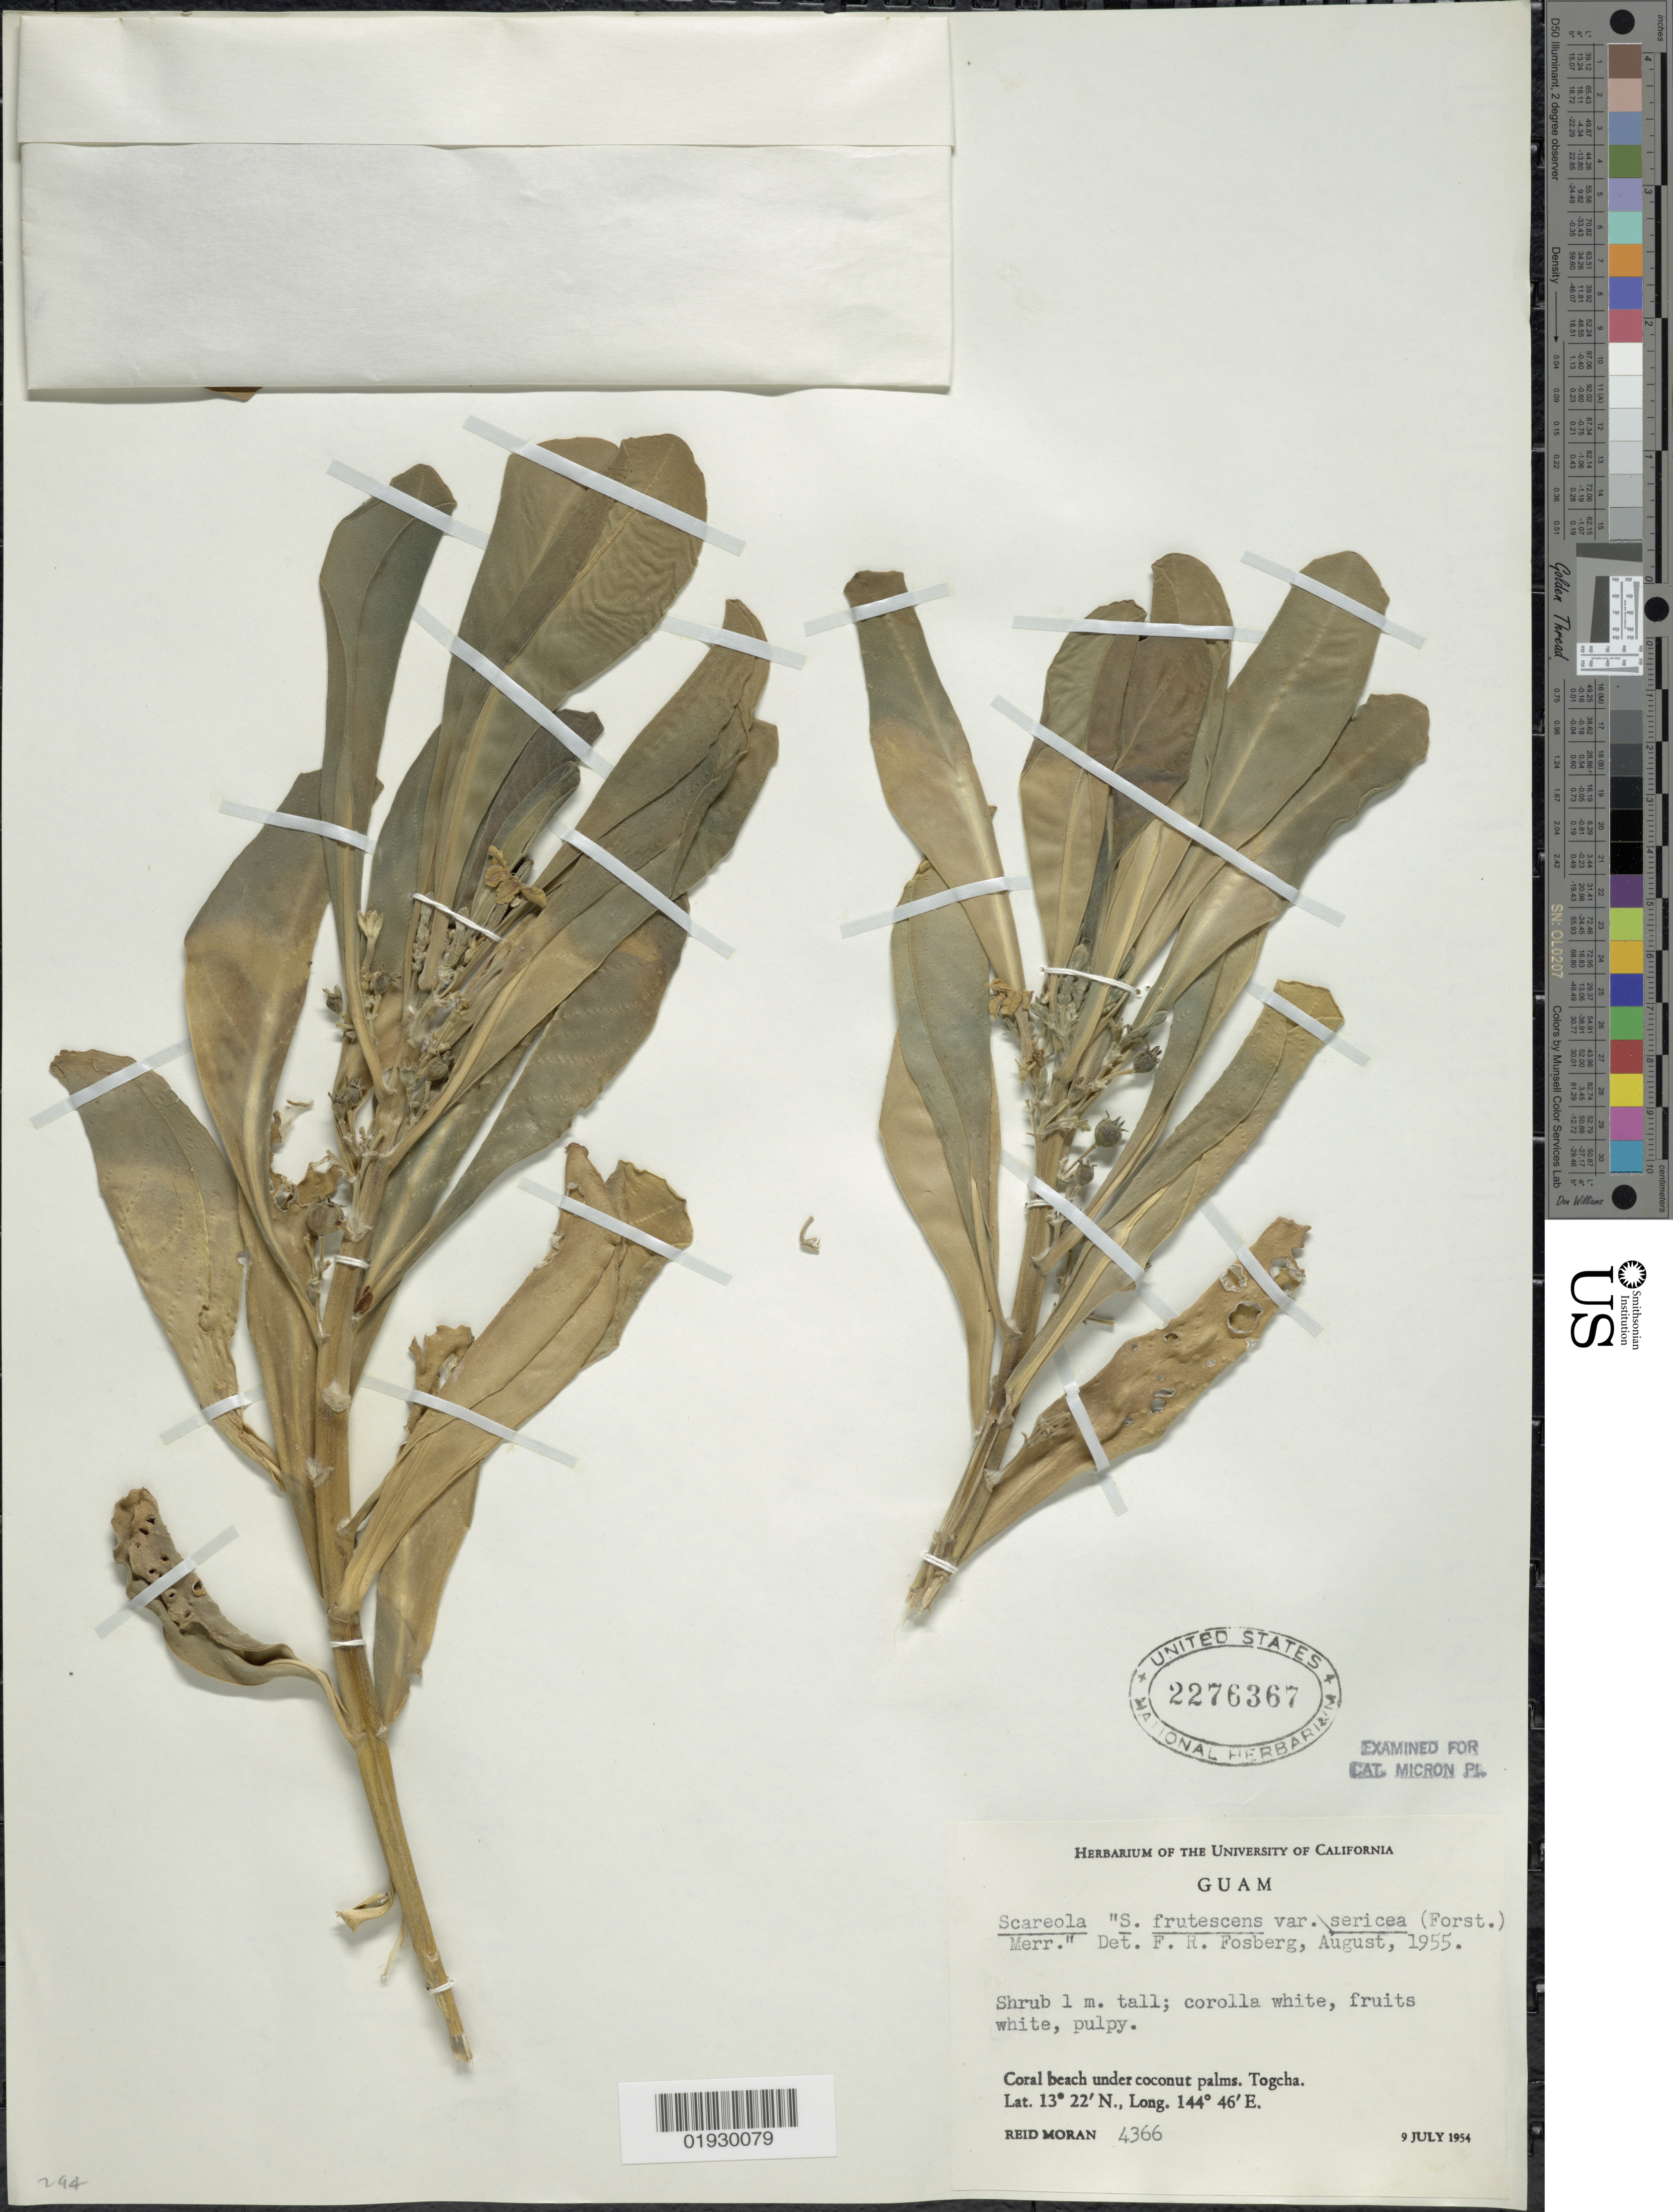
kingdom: Plantae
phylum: Tracheophyta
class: Magnoliopsida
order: Asterales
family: Goodeniaceae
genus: Scaevola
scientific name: Scaevola sericea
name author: Vahl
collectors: R. Moran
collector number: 4366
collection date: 1954-07-09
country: Guam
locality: Coral beach under coconut palms, Togcha.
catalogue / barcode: US 2276367